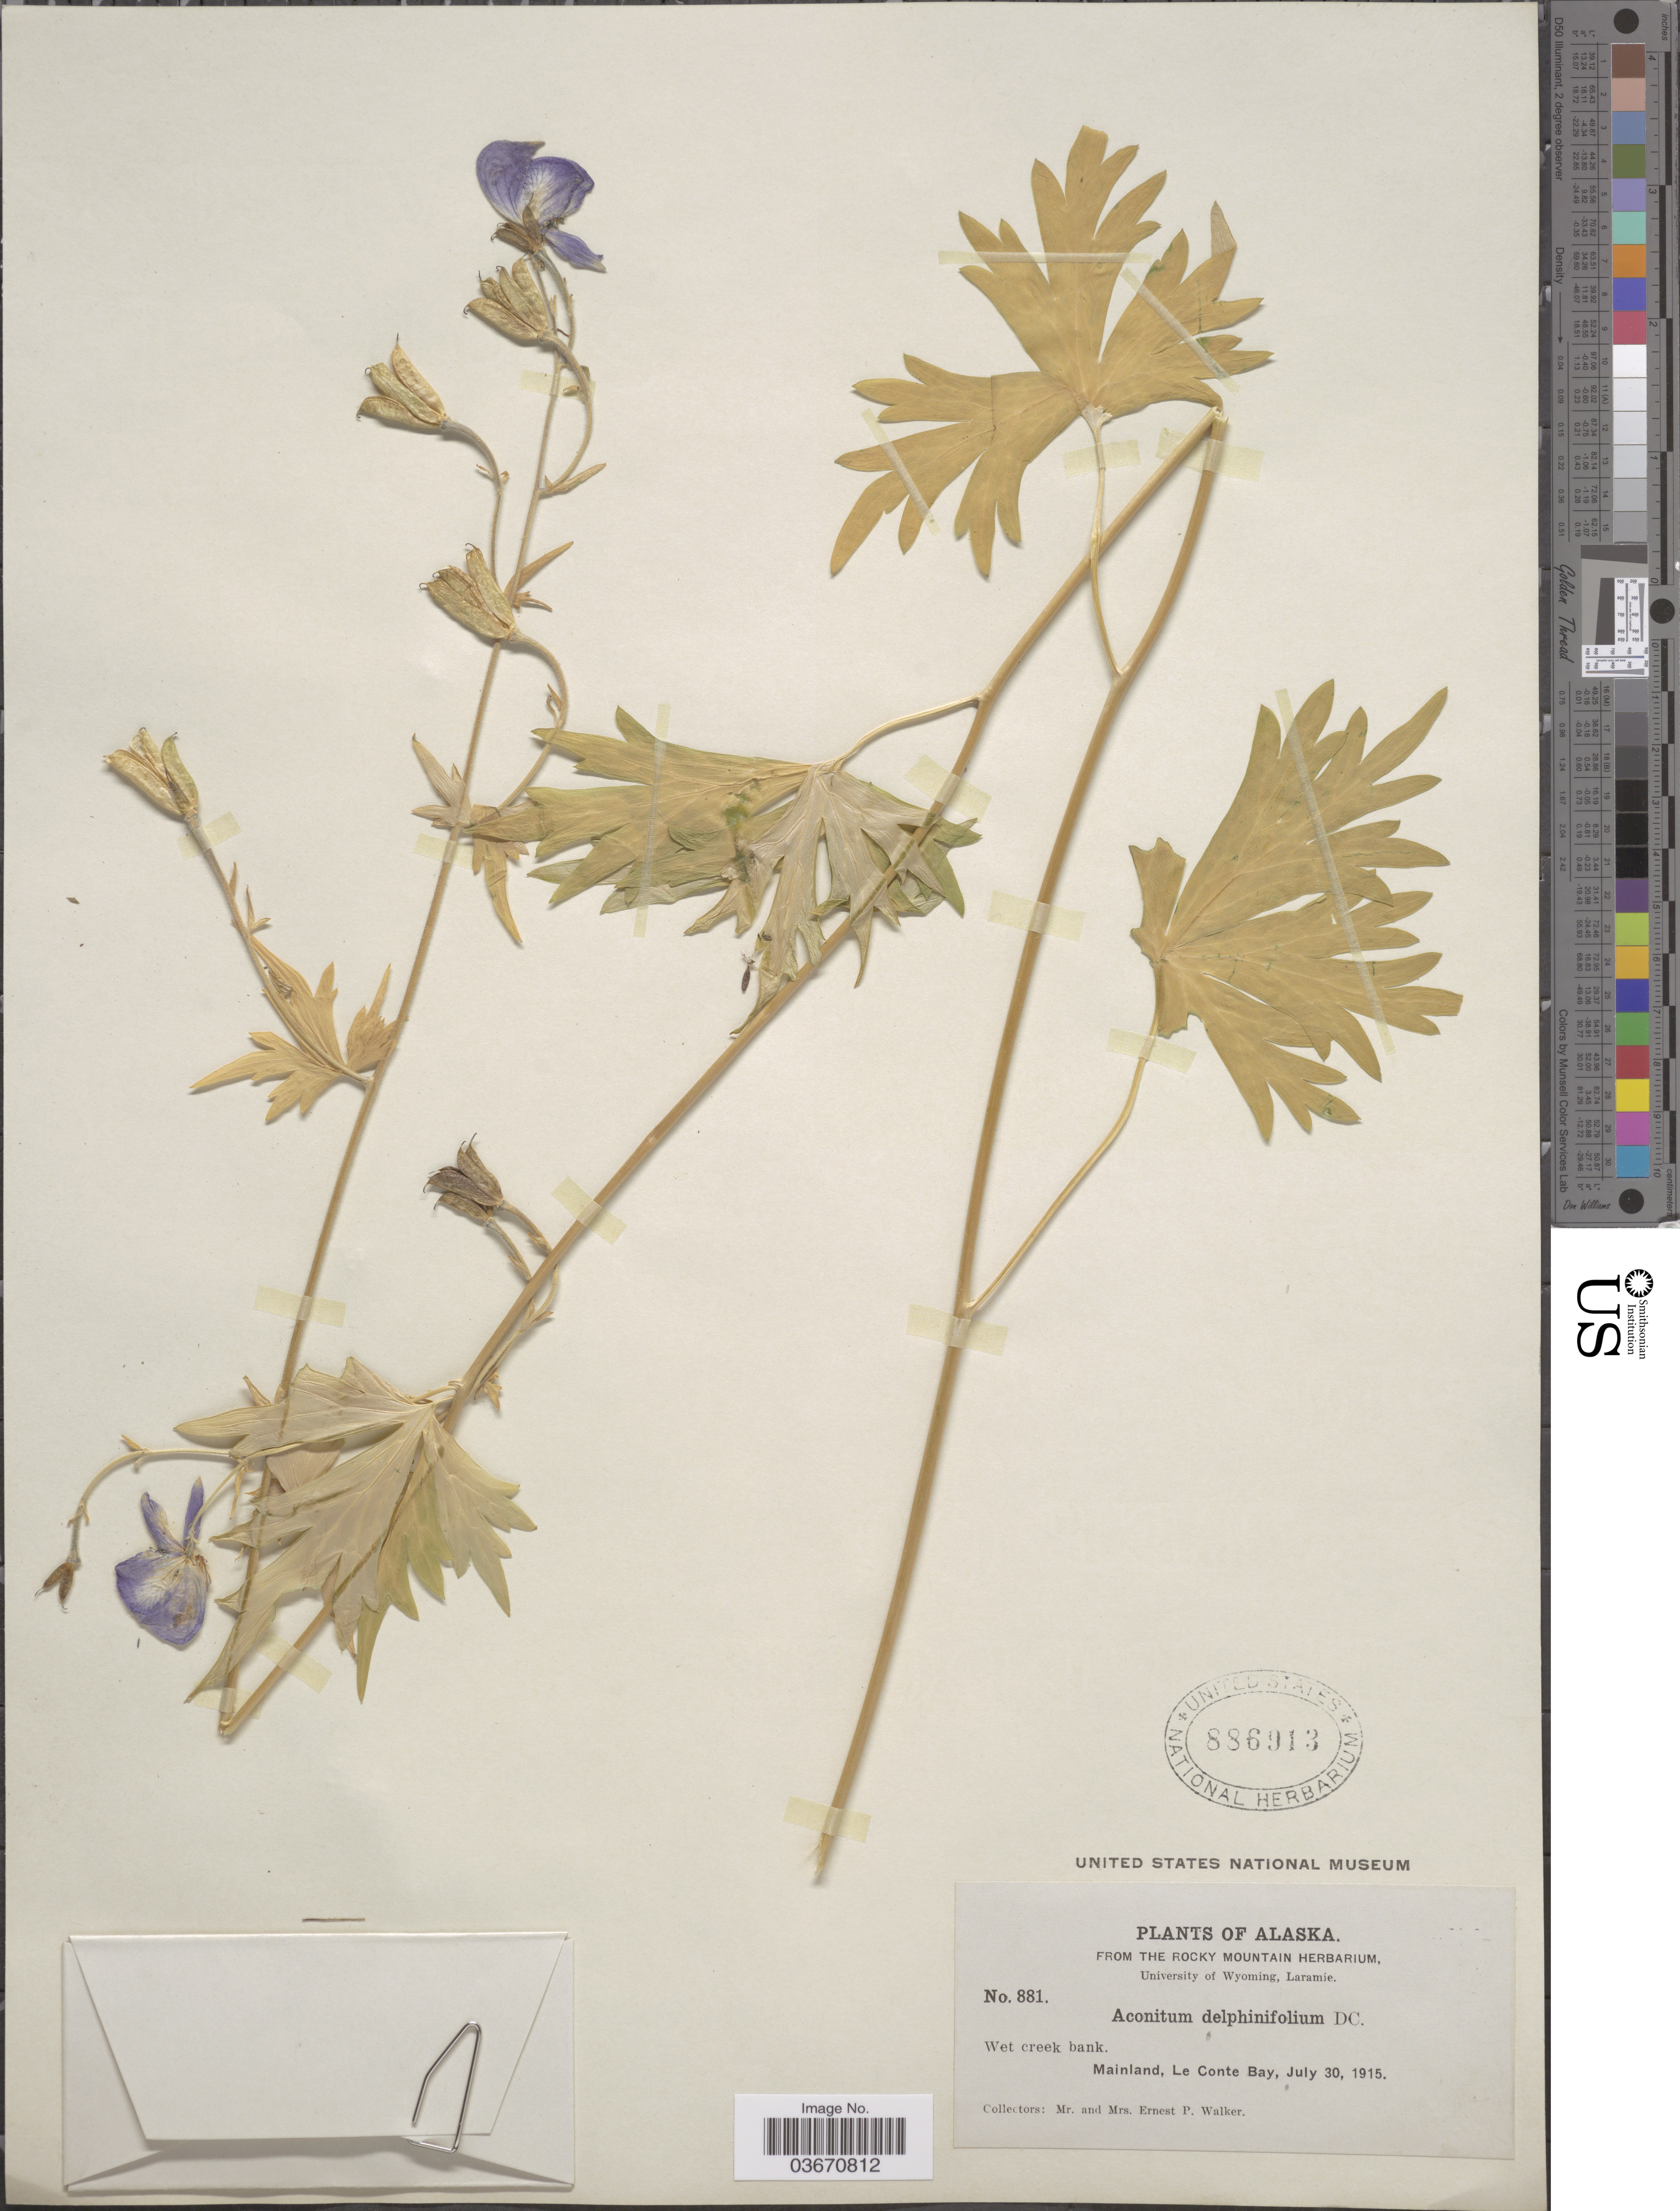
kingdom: Plantae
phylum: Tracheophyta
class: Magnoliopsida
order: Ranunculales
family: Ranunculaceae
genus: Aconitum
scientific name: Aconitum delphinifolium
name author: DC.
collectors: E. P. Walker & E. Walker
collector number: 881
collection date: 1915-07-30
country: United States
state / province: Alaska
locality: Mainland, Le Conte Bay.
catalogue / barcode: US 886913